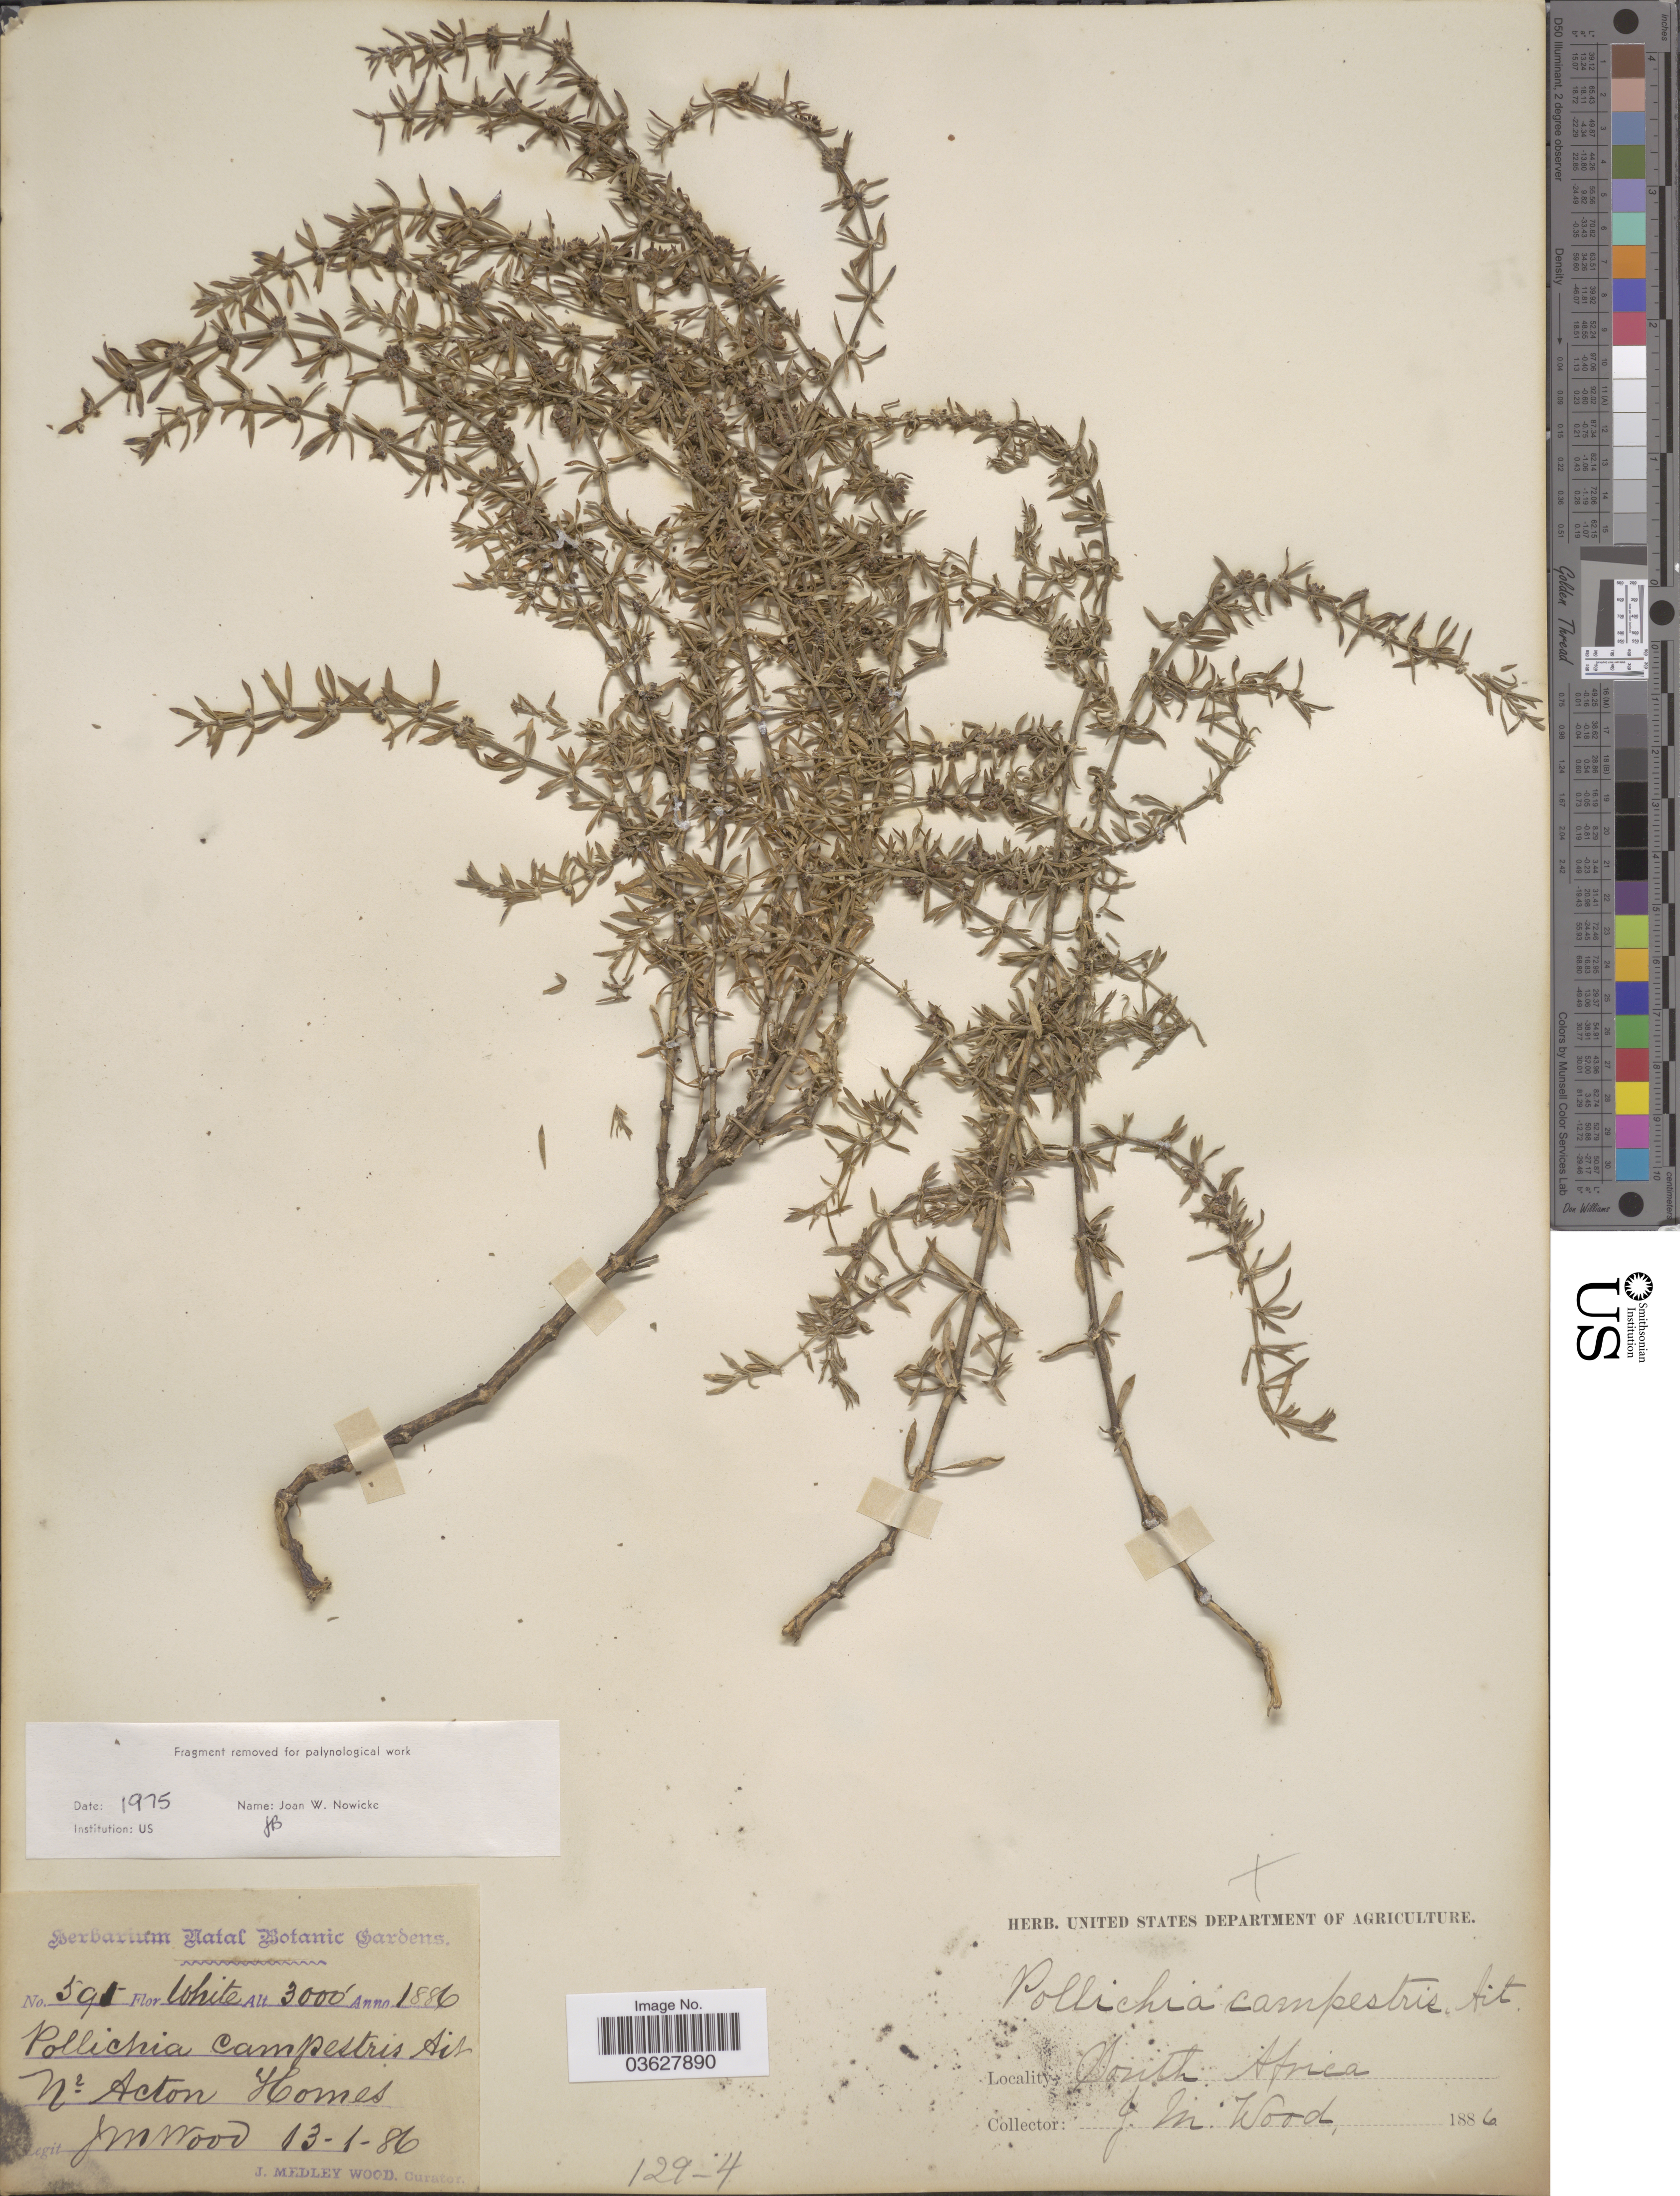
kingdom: Plantae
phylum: Tracheophyta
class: Magnoliopsida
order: Caryophyllales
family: Caryophyllaceae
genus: Pollichia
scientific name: Pollichia campestris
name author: Aiton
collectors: J. M. Wood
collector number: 591*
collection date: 1886-01-13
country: South Africa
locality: Nr Acton Homes.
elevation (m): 914